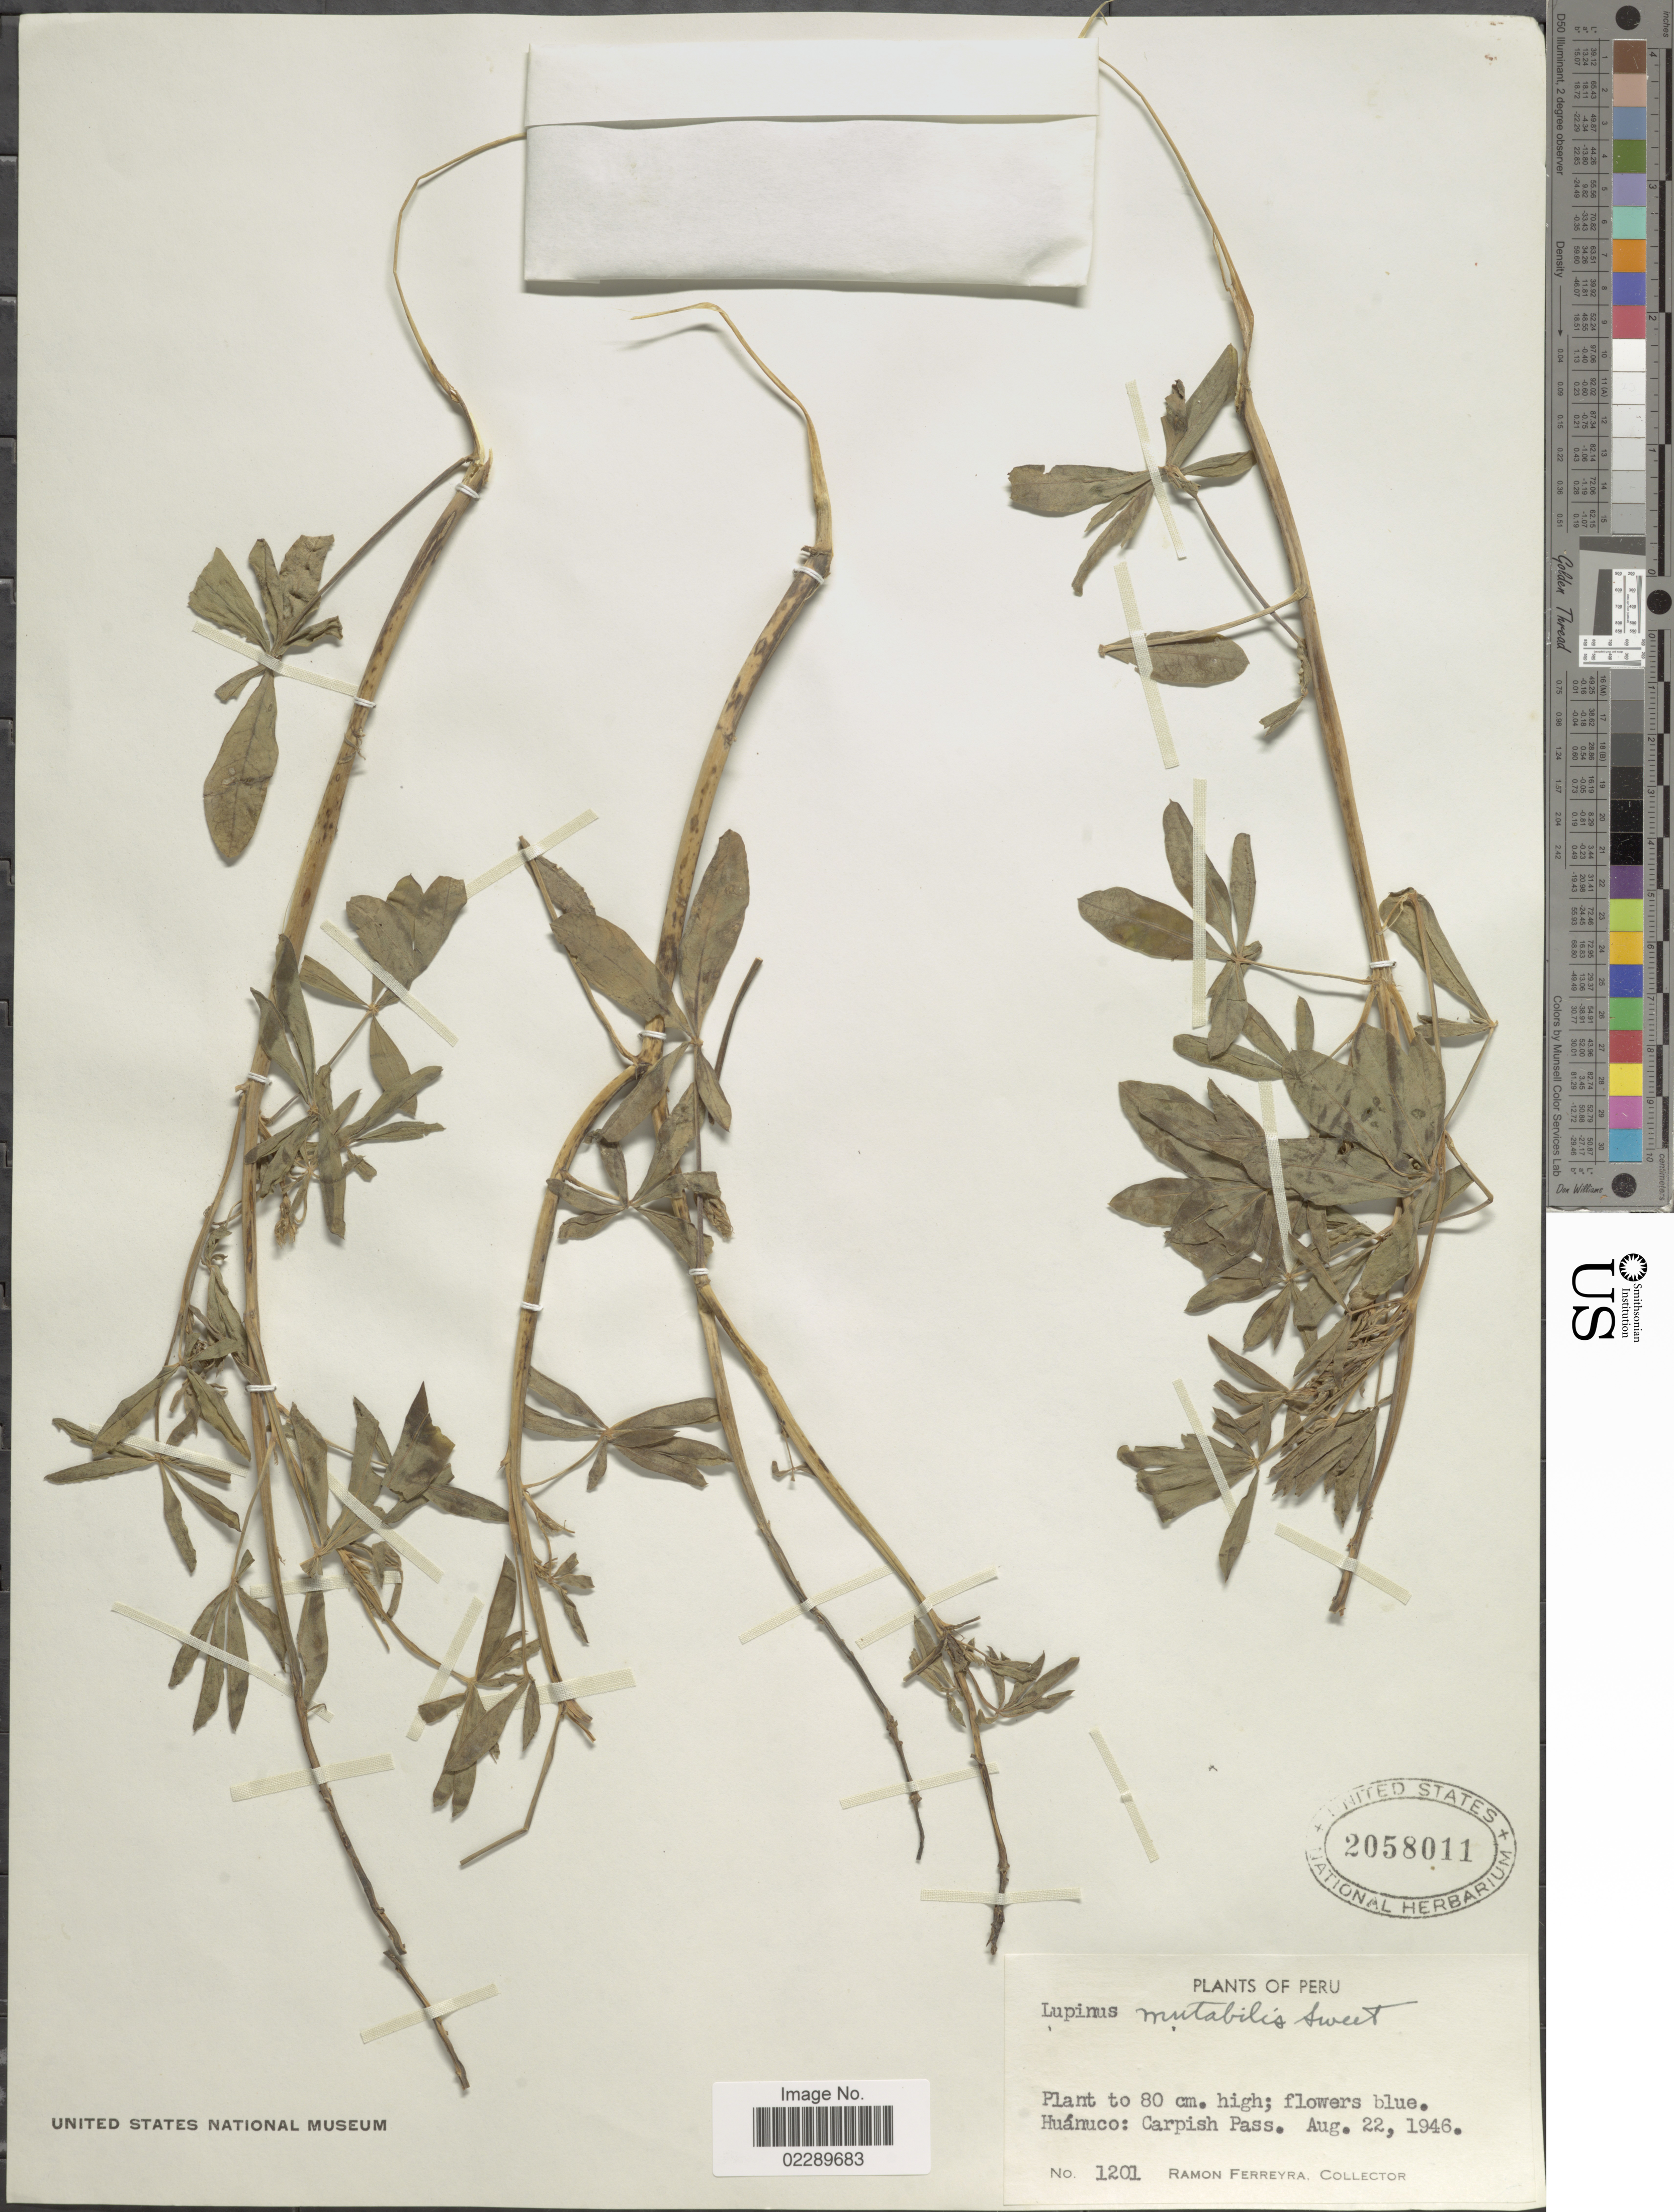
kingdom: Plantae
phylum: Tracheophyta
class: Magnoliopsida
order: Fabales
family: Fabaceae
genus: Lupinus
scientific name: Lupinus mutabilis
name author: Sweet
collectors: R. A. Ferreyra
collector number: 1201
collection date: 1946-08-22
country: Peru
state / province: Huánuco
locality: Huánuco: Carpish Pass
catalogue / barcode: US 2058011